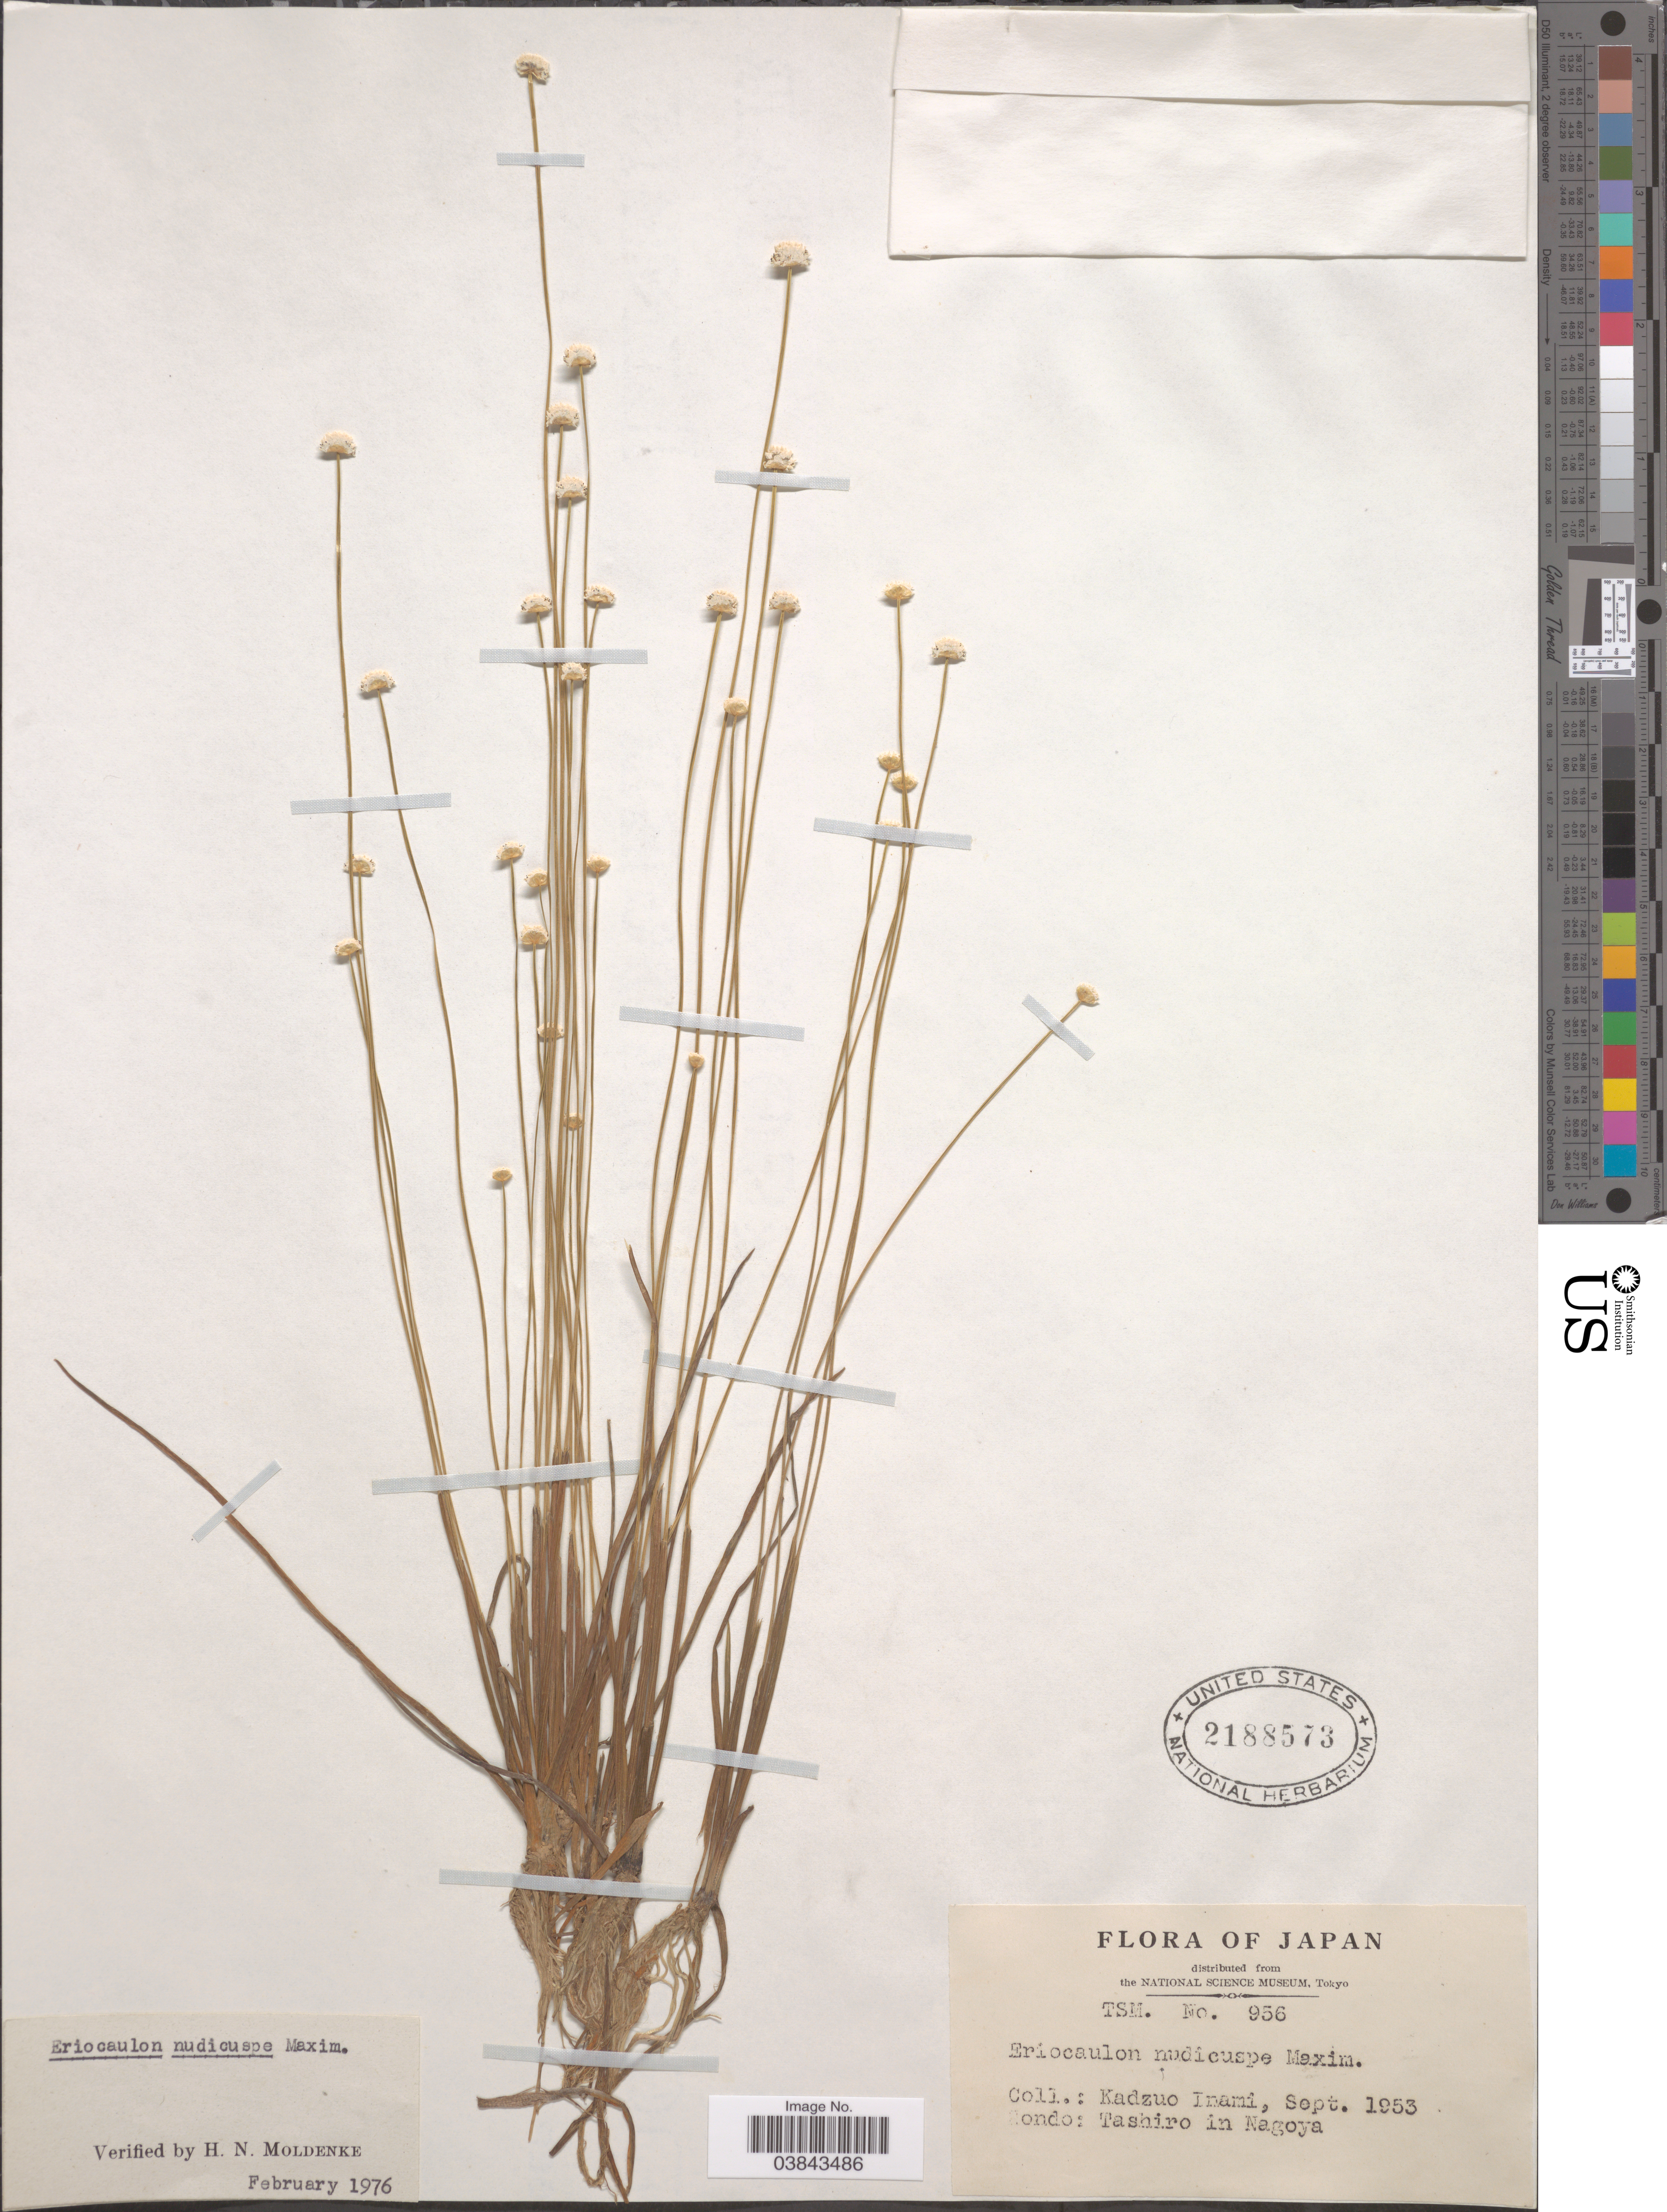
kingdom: Plantae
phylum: Tracheophyta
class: Liliopsida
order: Poales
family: Eriocaulaceae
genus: Eriocaulon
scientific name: Eriocaulon nudicuspe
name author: Maxim.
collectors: K. Inami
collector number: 956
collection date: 1953-09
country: Japan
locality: Hondo: Tashiro in Nagoya.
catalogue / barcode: US 2188573